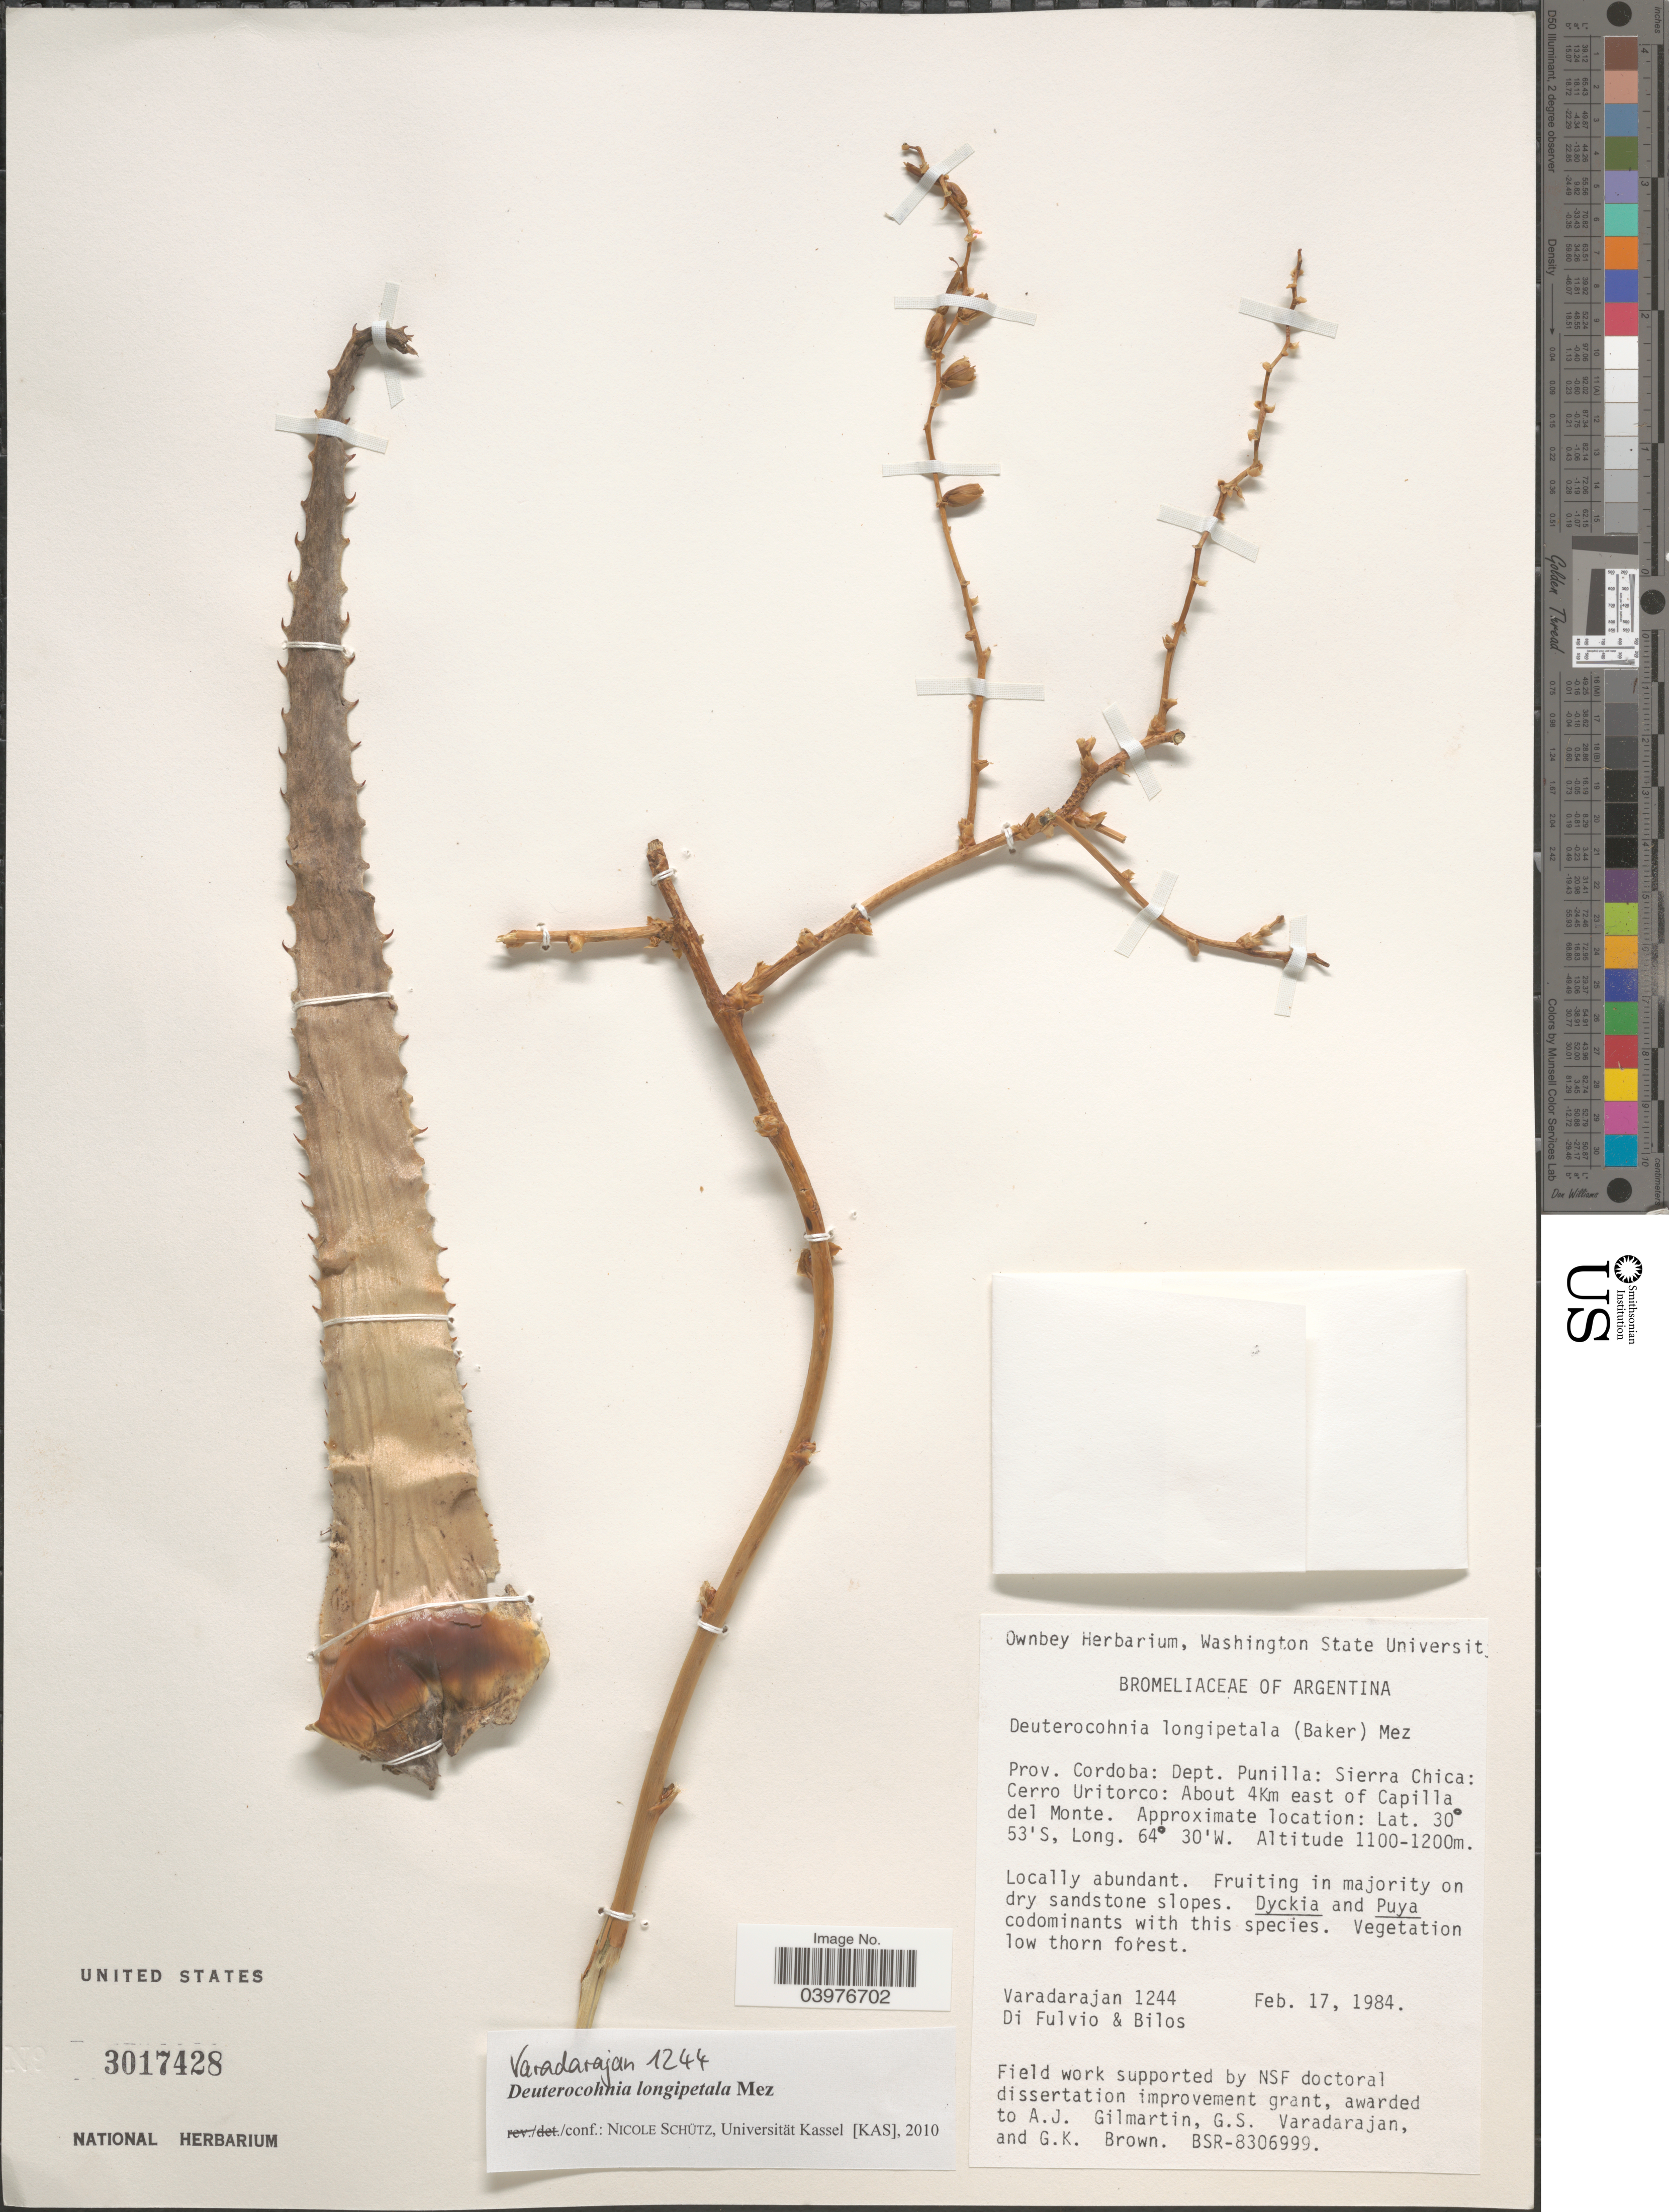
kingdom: Plantae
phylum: Tracheophyta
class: Liliopsida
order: Poales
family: Bromeliaceae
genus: Deuterocohnia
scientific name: Deuterocohnia longipetala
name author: (Baker) Mez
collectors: G. S. Varadarajan, -. Di Fulvio & -. Bilos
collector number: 1244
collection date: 1984-02-17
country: Argentina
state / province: Cordoba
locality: Dept. Punilla: Sierra Chica: Cerro Uritorco: About 4Km east of Capilla del Monte.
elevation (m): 1100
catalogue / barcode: US 3017428